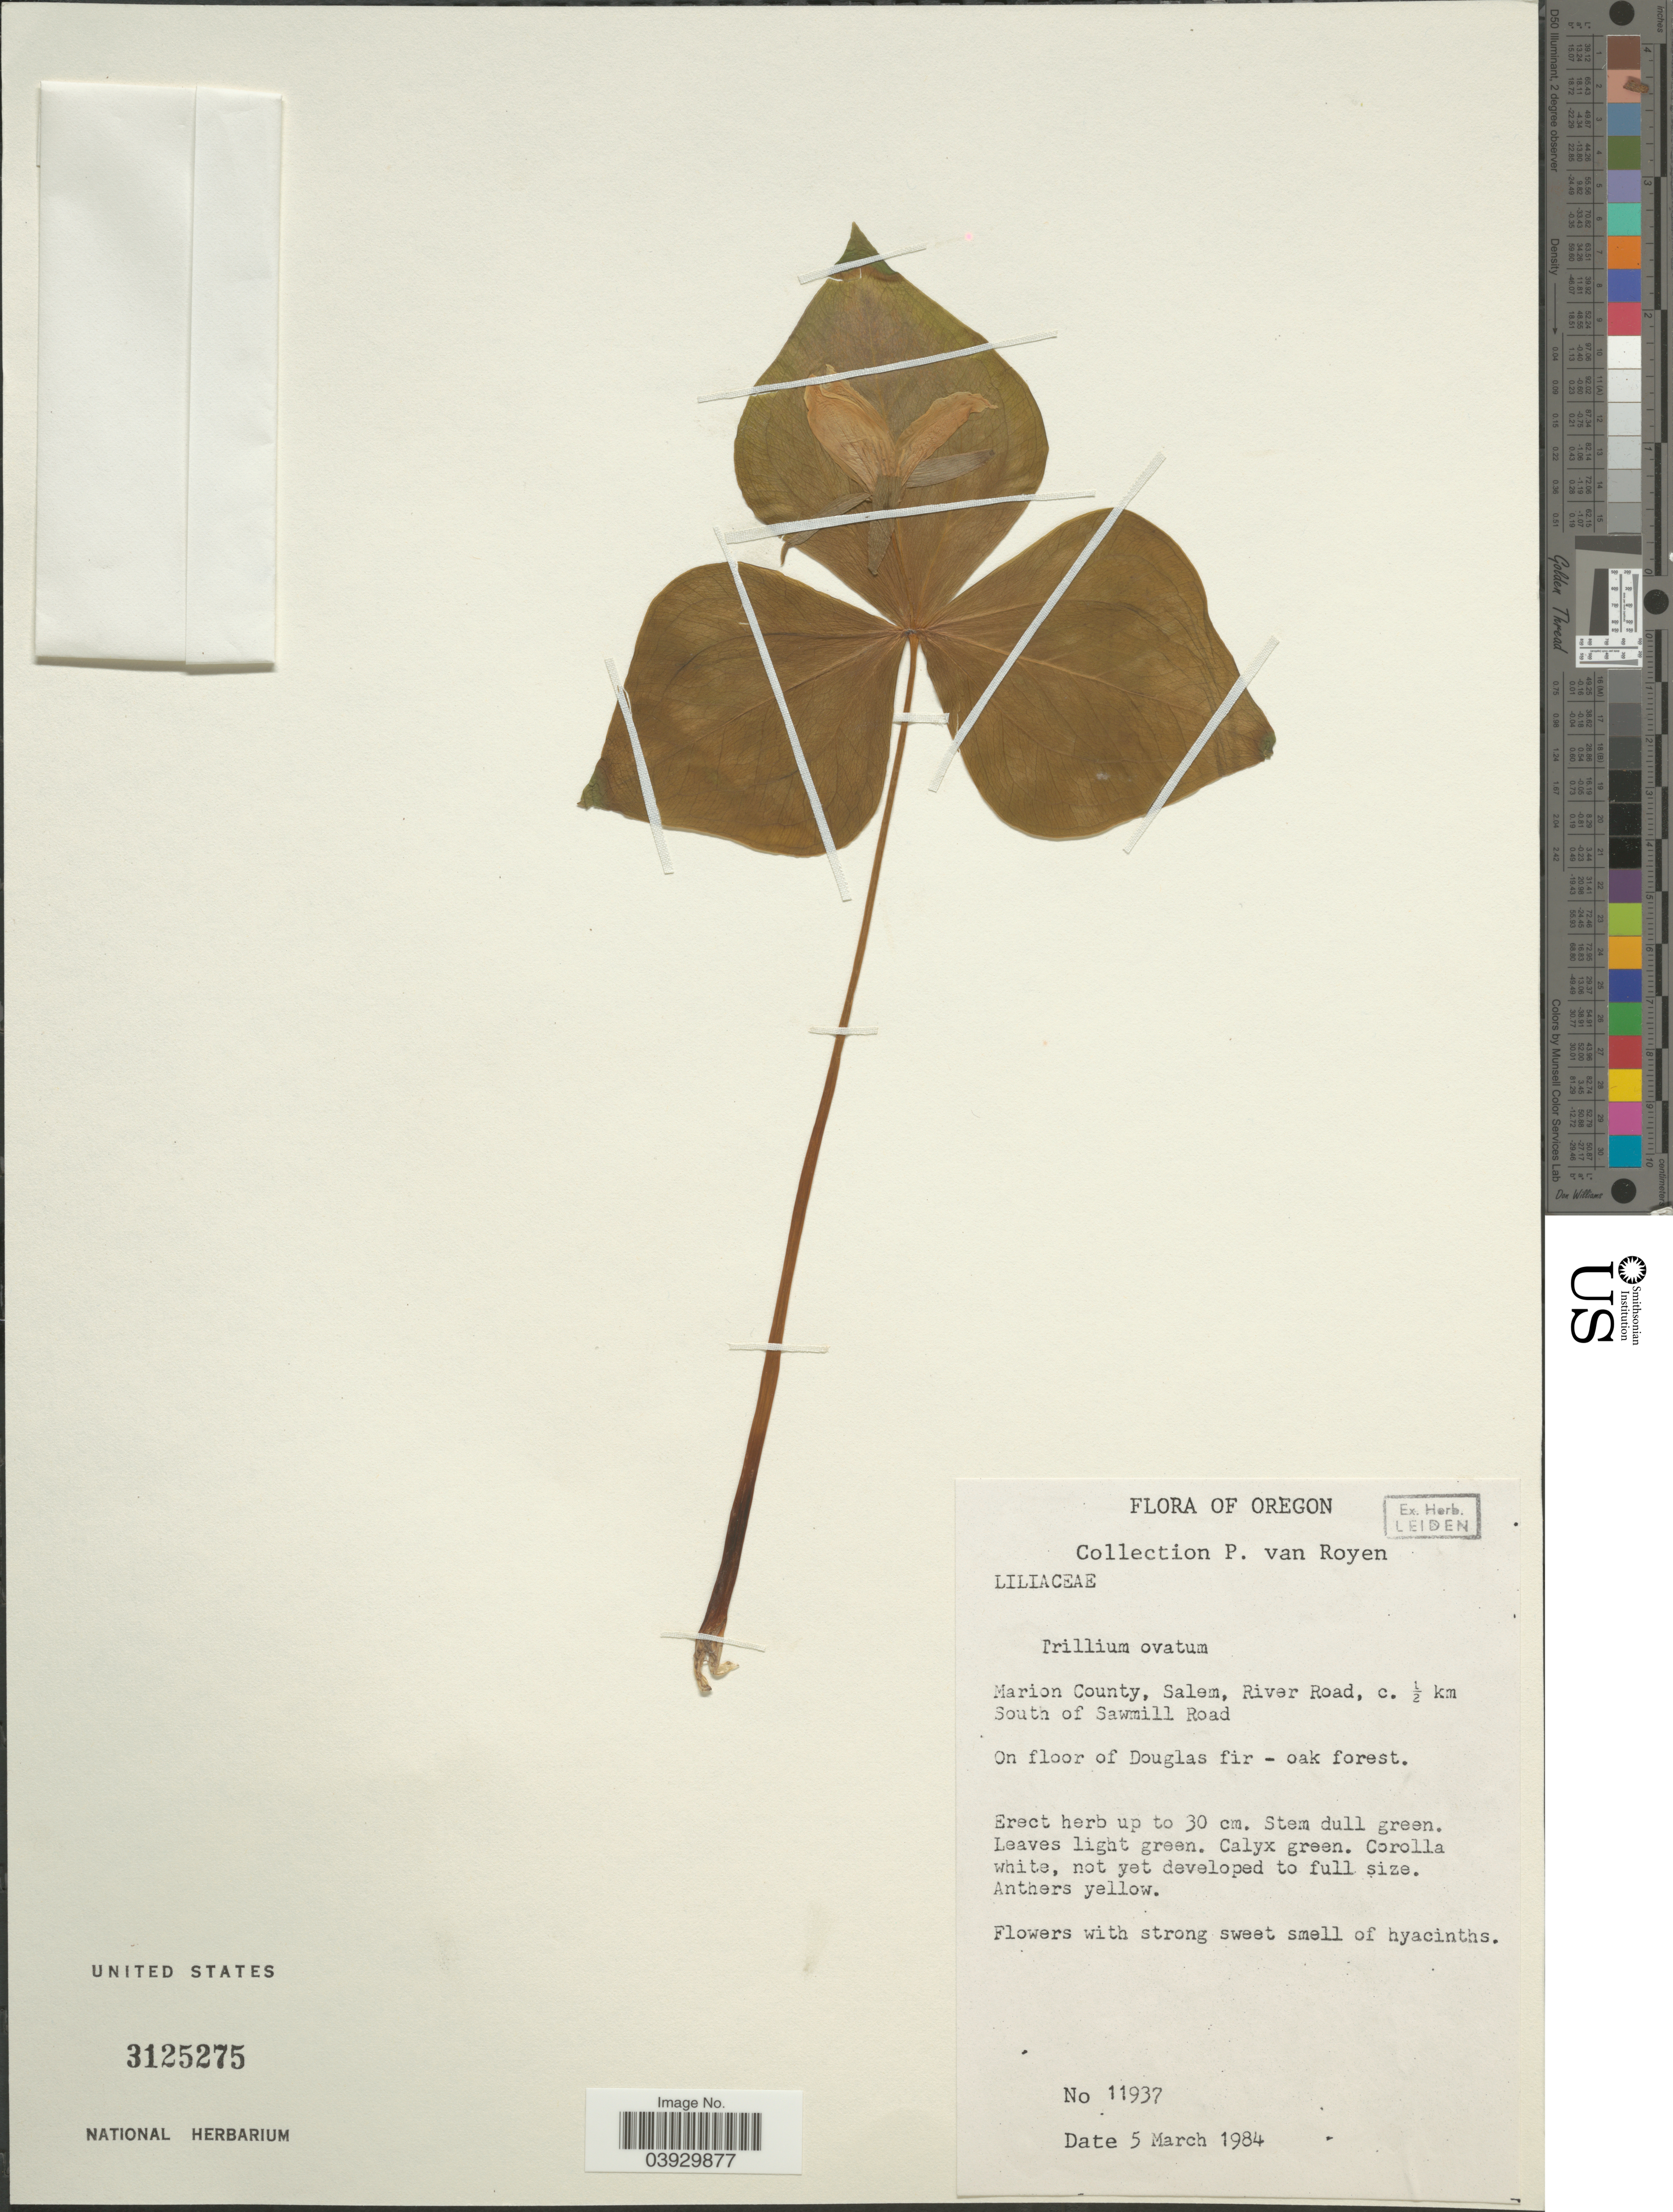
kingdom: Plantae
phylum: Tracheophyta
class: Liliopsida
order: Liliales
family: Melanthiaceae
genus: Trillium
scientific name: Trillium ovatum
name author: Pursh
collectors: P. van Royen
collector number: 11937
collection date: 1984-03-05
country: United States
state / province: Oregon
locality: Marion County, Salem, River Road, c. ½ km South of Sawmill Road. On floor of Douglas fir.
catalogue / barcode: US 3125275